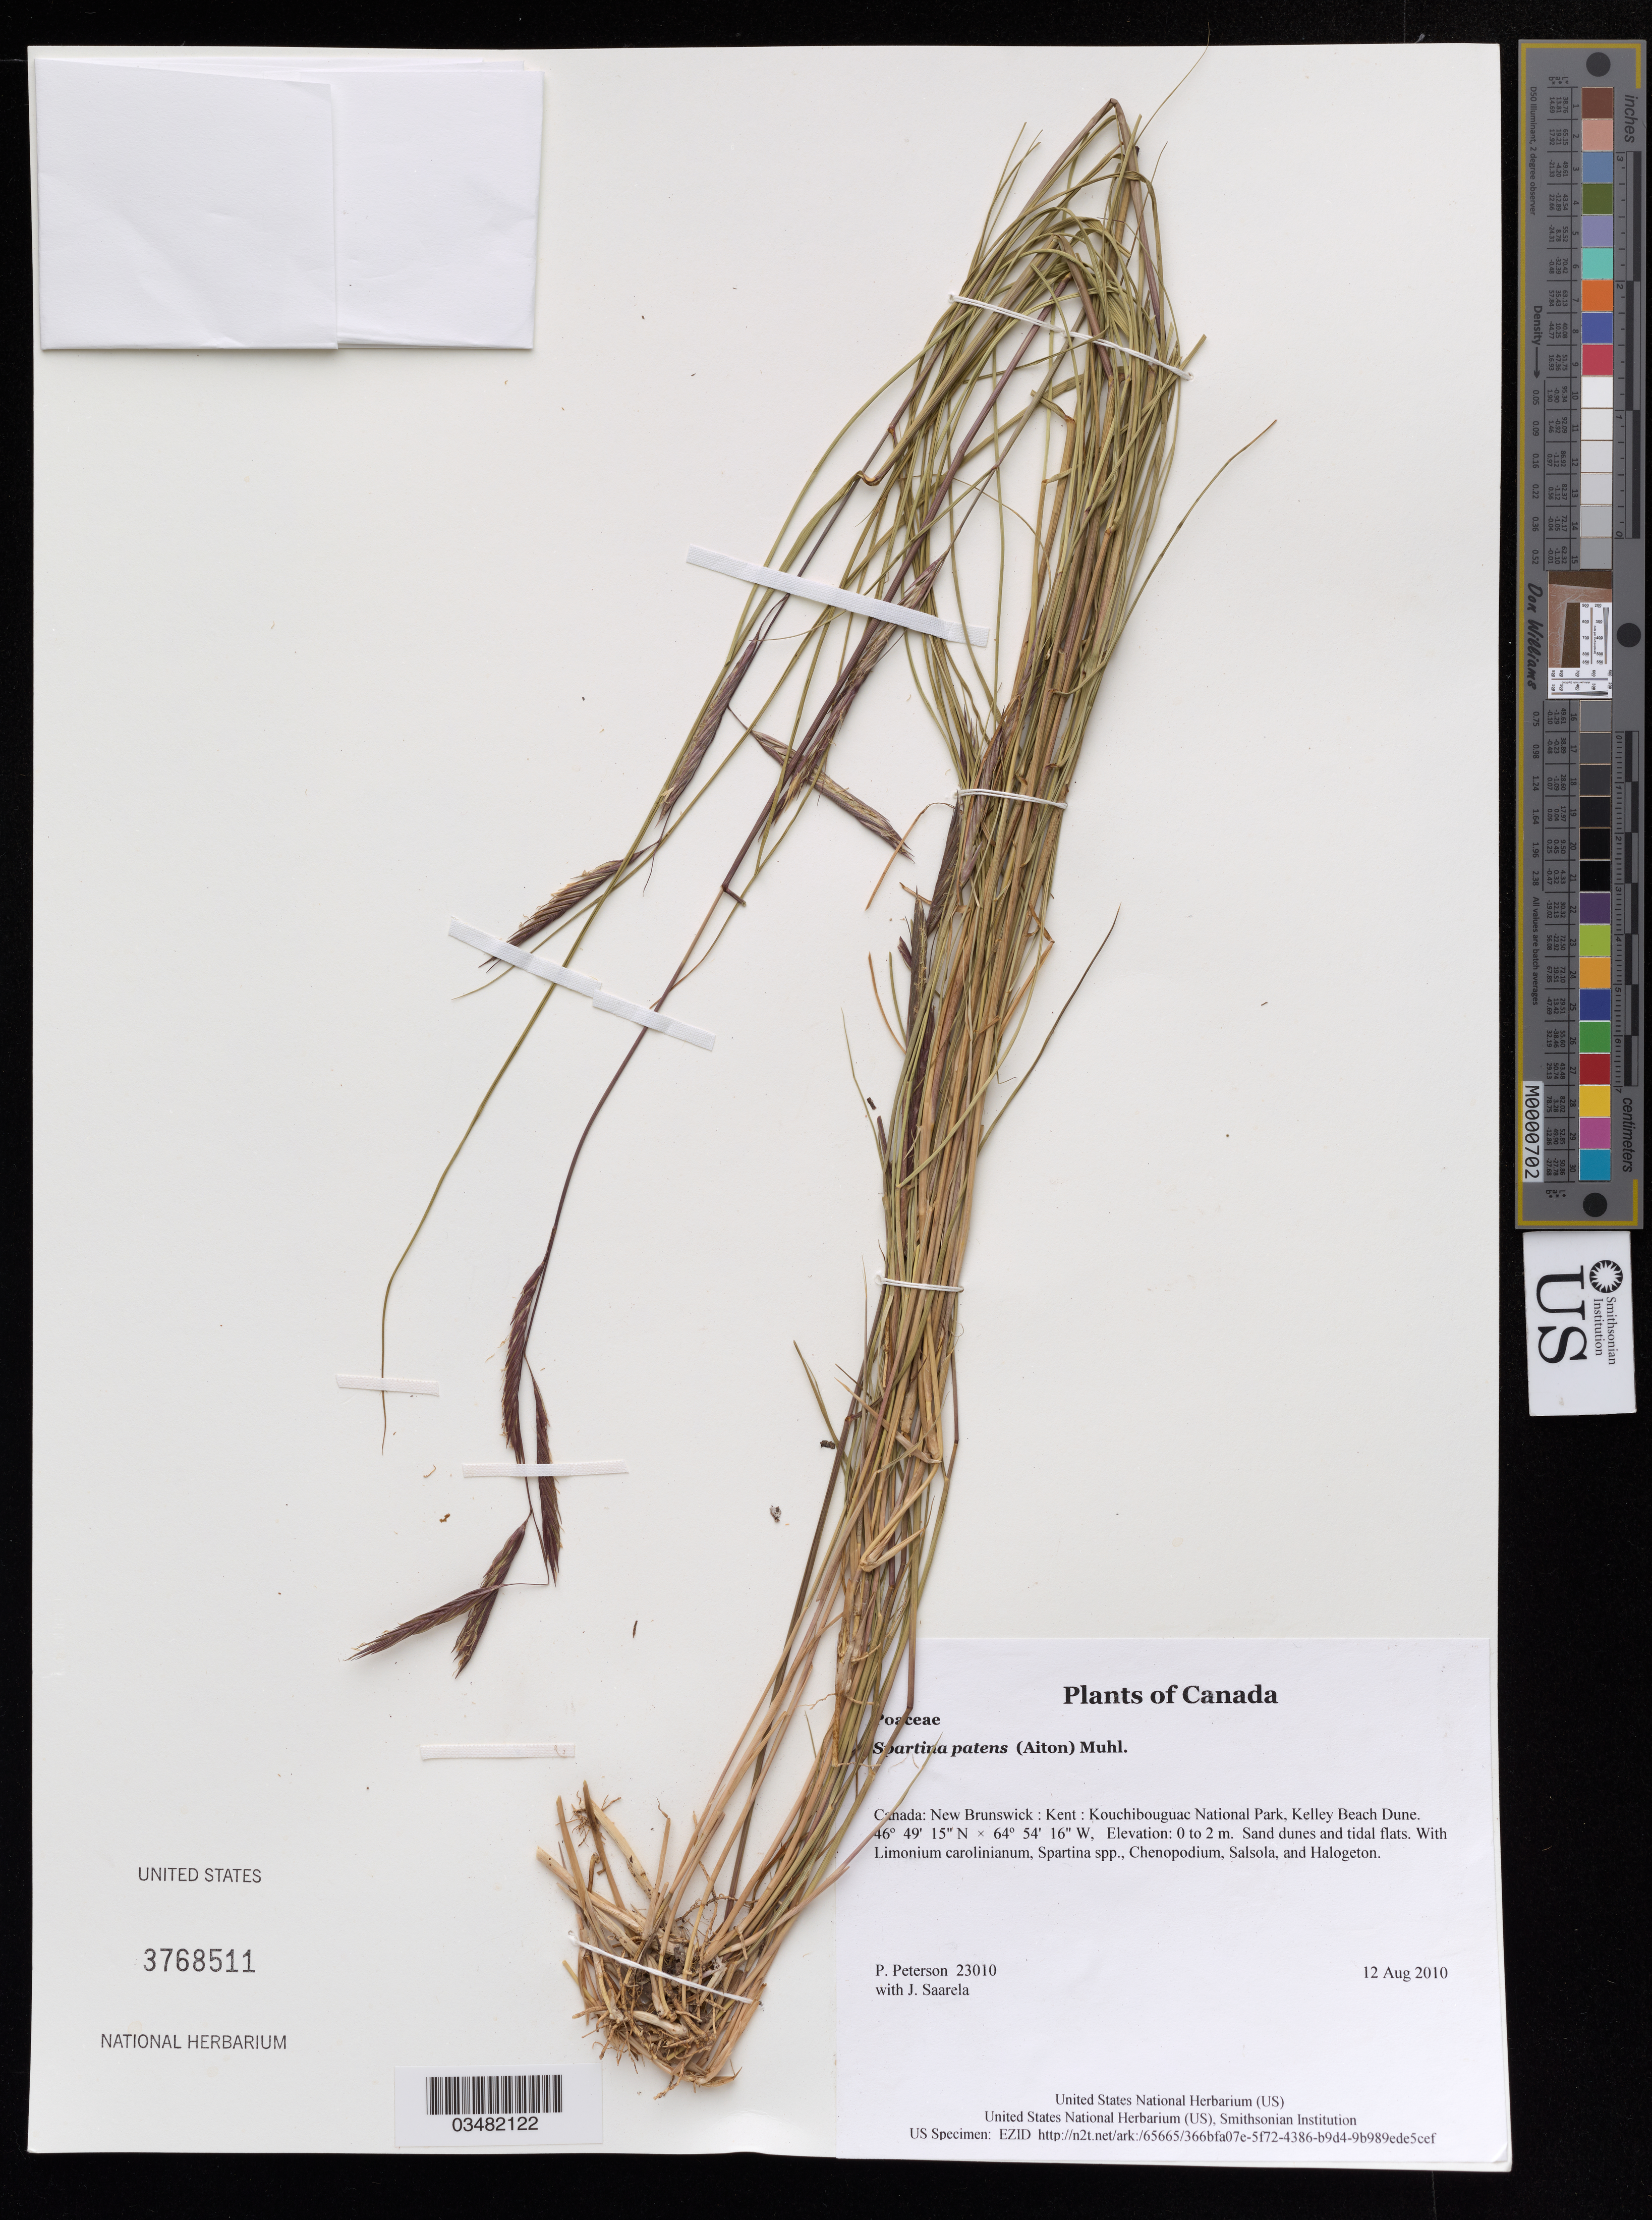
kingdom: Plantae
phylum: Tracheophyta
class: Liliopsida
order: Poales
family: Poaceae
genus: Spartina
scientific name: Spartina patens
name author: (Aiton) Muhl.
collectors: P. M. Peterson & J. Saarela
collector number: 23010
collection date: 2010-08-12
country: Canada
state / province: New Brunswick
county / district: Kent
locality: Kouchibouguac National Park, Kelley Beach Dune.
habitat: Sand dunes and tidal flats.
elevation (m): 0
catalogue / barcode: US 3768511